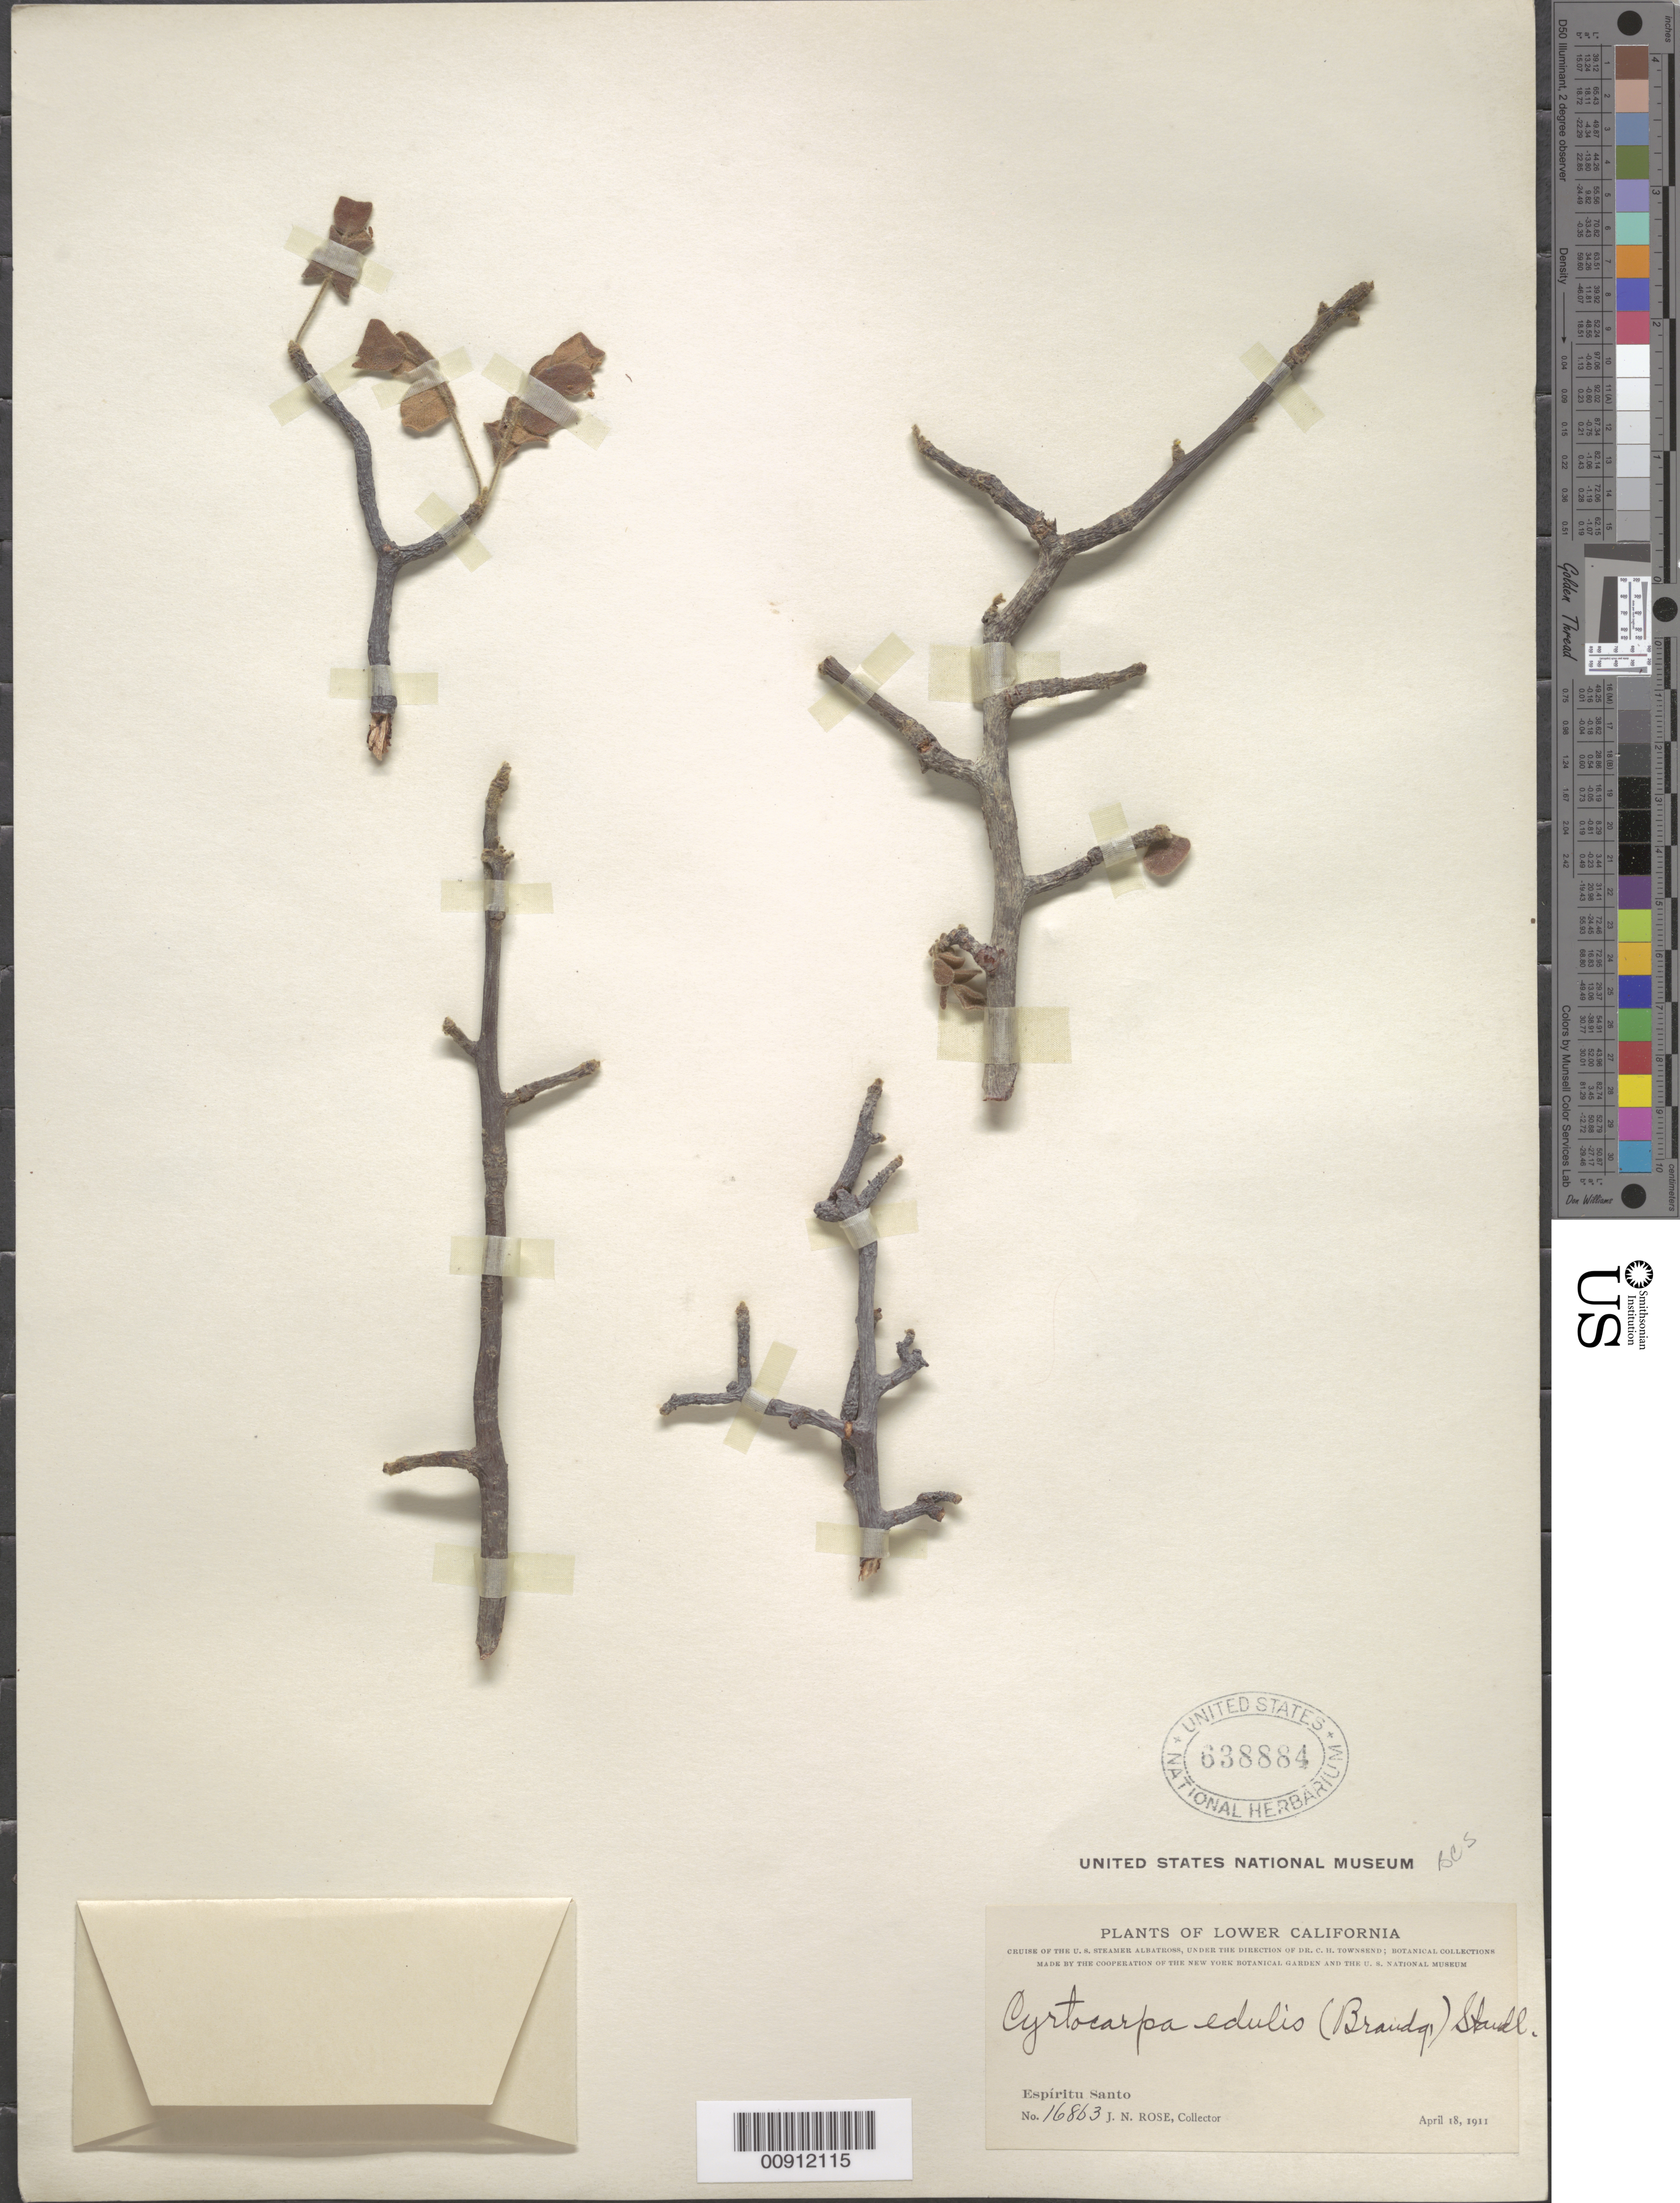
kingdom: Plantae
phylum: Tracheophyta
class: Magnoliopsida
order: Sapindales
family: Anacardiaceae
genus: Cyrtocarpa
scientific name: Cyrtocarpa edulis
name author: (Brandegee) Standl.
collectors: J. N. Rose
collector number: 16863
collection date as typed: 18 Apr 1911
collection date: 1911-04-18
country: Mexico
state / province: Baja California Sur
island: Espiritu Santo I.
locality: Espíritu Santo.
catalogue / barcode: US 638884